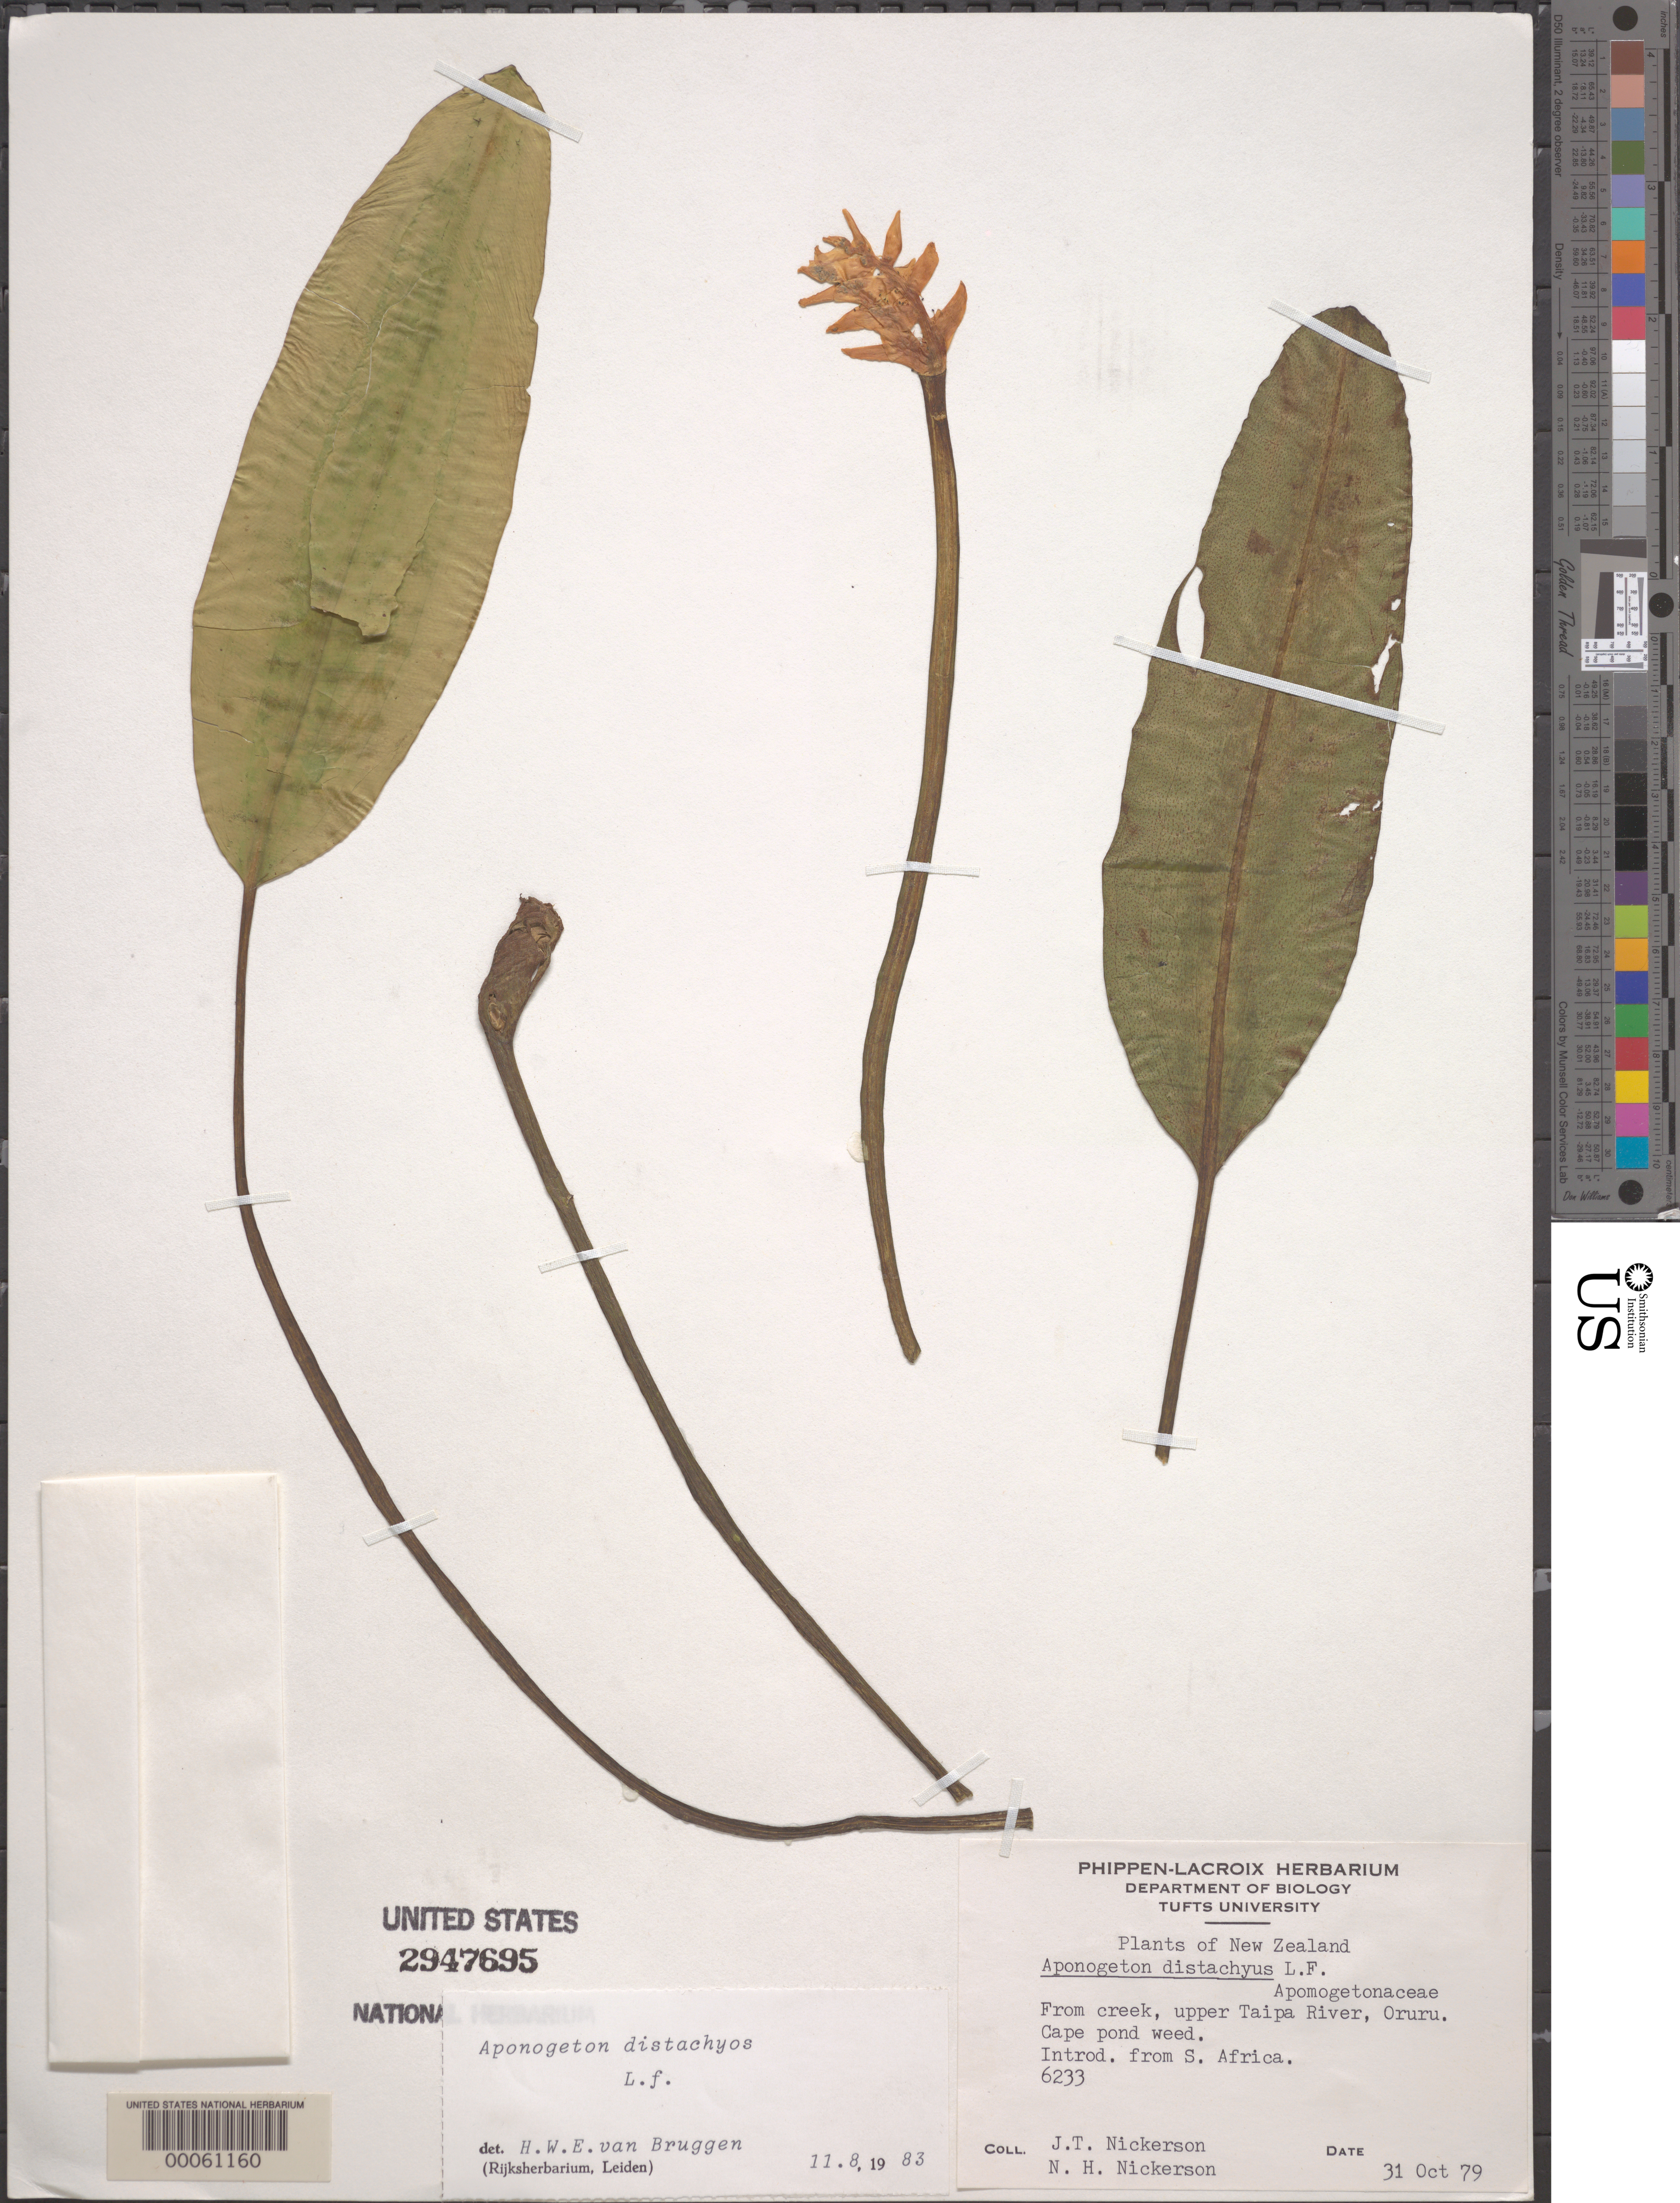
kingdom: Plantae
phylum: Tracheophyta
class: Liliopsida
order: Alismatales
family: Aponogetonaceae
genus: Aponogeton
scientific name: Aponogeton distachyos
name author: L. f.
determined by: Skog, Laurence E.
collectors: J. Nickerson & N. Nickerson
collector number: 6223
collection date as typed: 31 Oct 1979 to -- Feb 1981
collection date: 1979-10-31/1981-02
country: New Zealand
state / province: Auckland (?)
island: North Island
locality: Upper taipa river, oruru. vicinity, undisturbed, cocle (province?) [cocle is a province of panama, not new zealand. localities appear to be in north auckland district.]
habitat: From creek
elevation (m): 183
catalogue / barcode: US 2947695